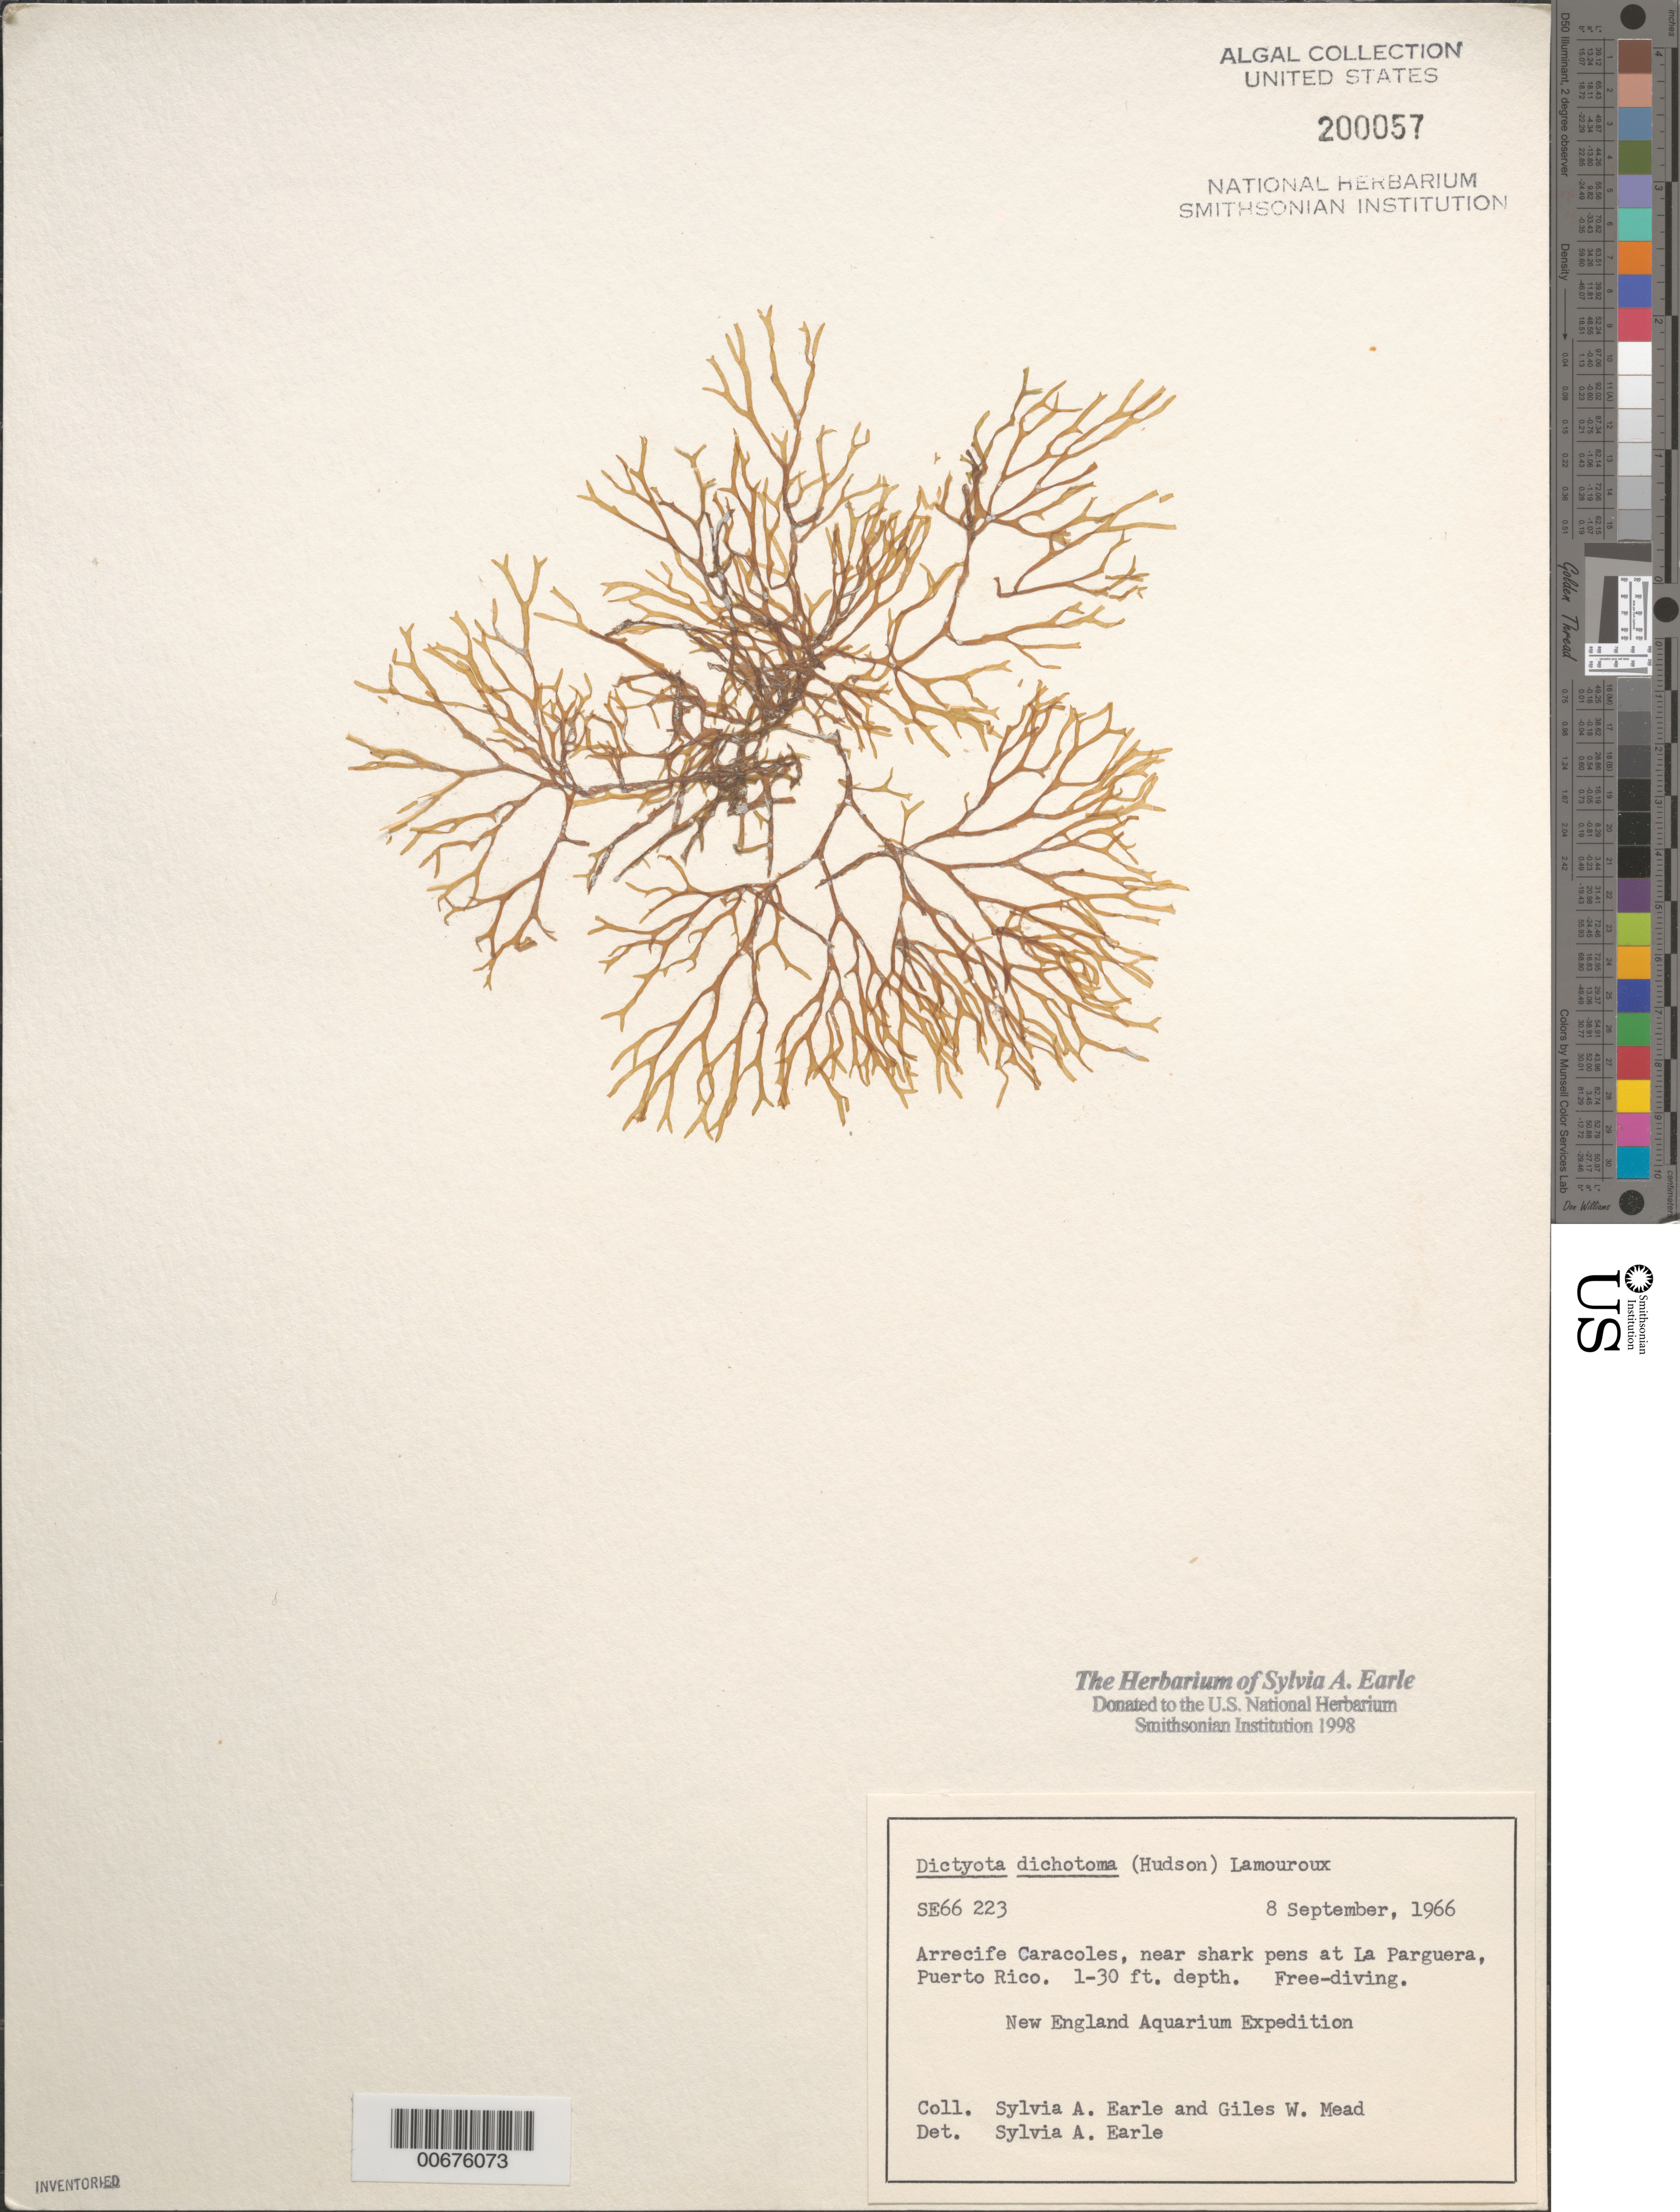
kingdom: Chromista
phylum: Ochrophyta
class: Phaeophyceae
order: Dictyotales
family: Dictyotaceae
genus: Dictyota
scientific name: Dictyota dichotoma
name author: (Huds.) J.V.Lamouroux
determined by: Earle, S. A.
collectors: S. A. Earle & G. W. Mead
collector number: Se 66223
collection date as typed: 08 Sep 1966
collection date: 1966-09-08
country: Puerto Rico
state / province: Lajas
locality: La Parguera, shark pens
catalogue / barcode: US 200057